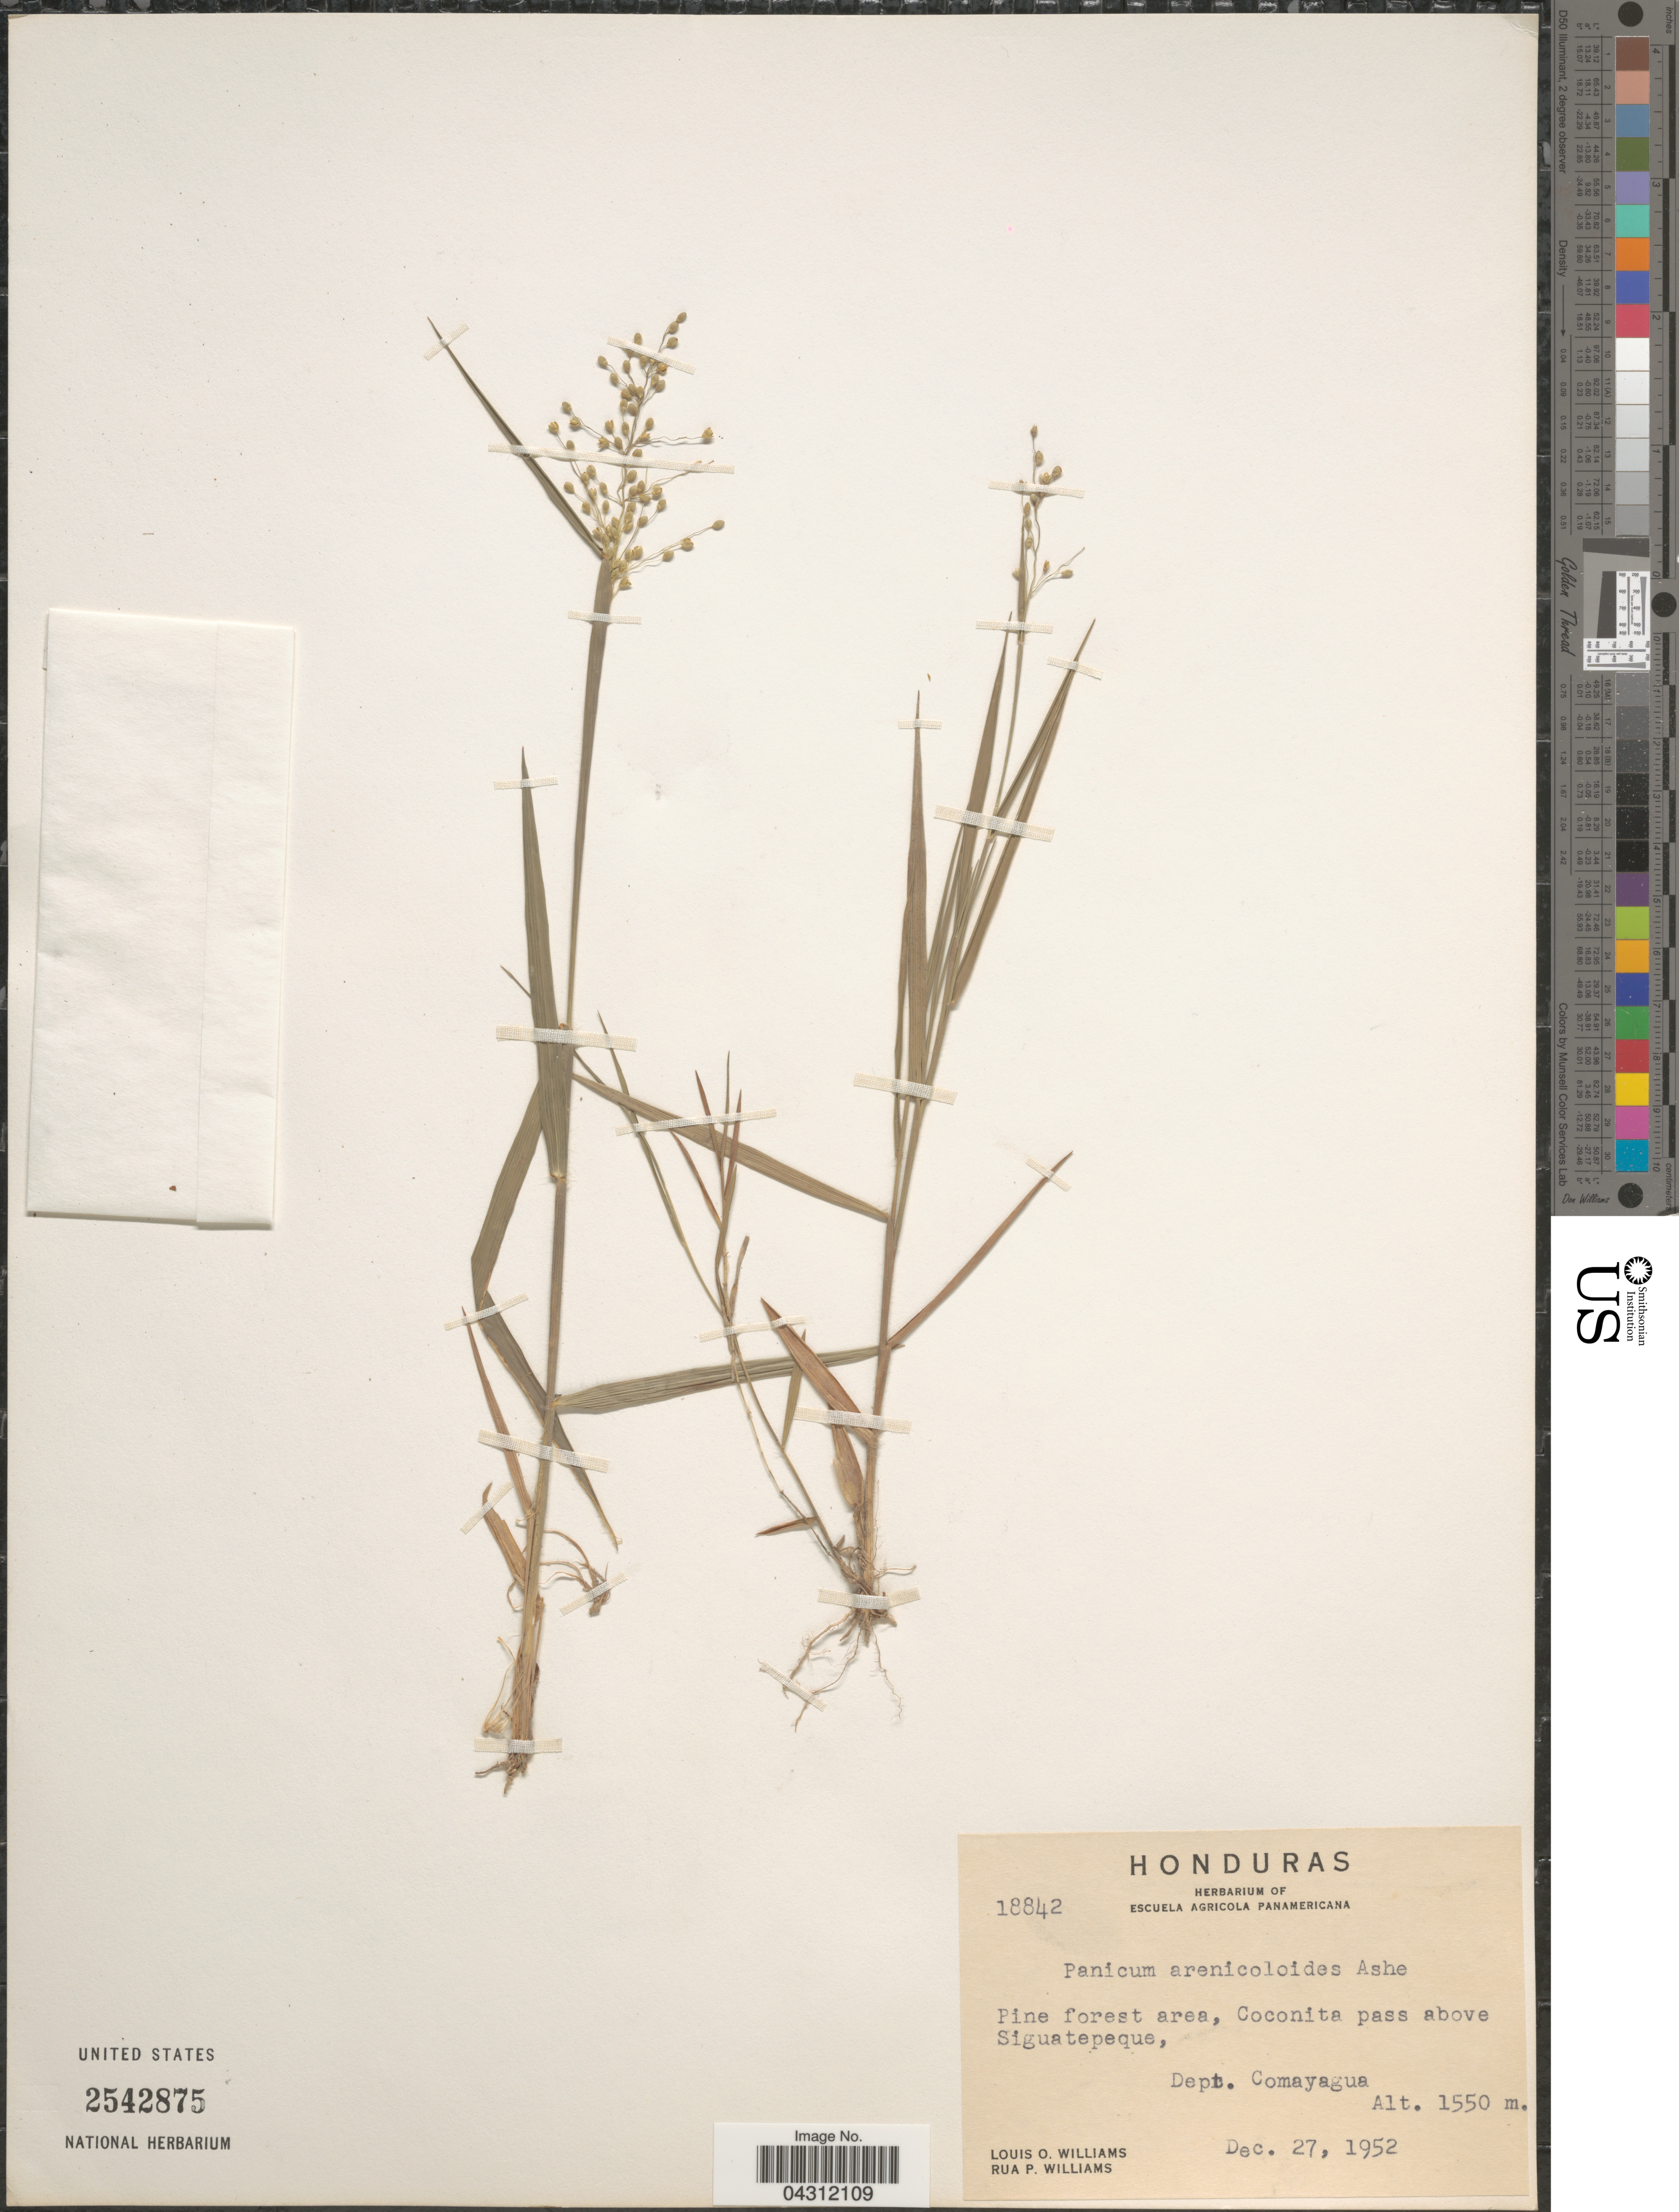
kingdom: Plantae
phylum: Tracheophyta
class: Liliopsida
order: Poales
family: Poaceae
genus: Dichanthelium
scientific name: Dichanthelium aciculare var. ramosum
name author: (Griseb.) Davidse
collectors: L. O. Williams & R. P. Williams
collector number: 18842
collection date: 1952-12-27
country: Honduras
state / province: Comayagua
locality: Pine forest area, Coconita pass above Siguatepeque, Dept. Comayagua.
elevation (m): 1550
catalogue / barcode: US 2542875